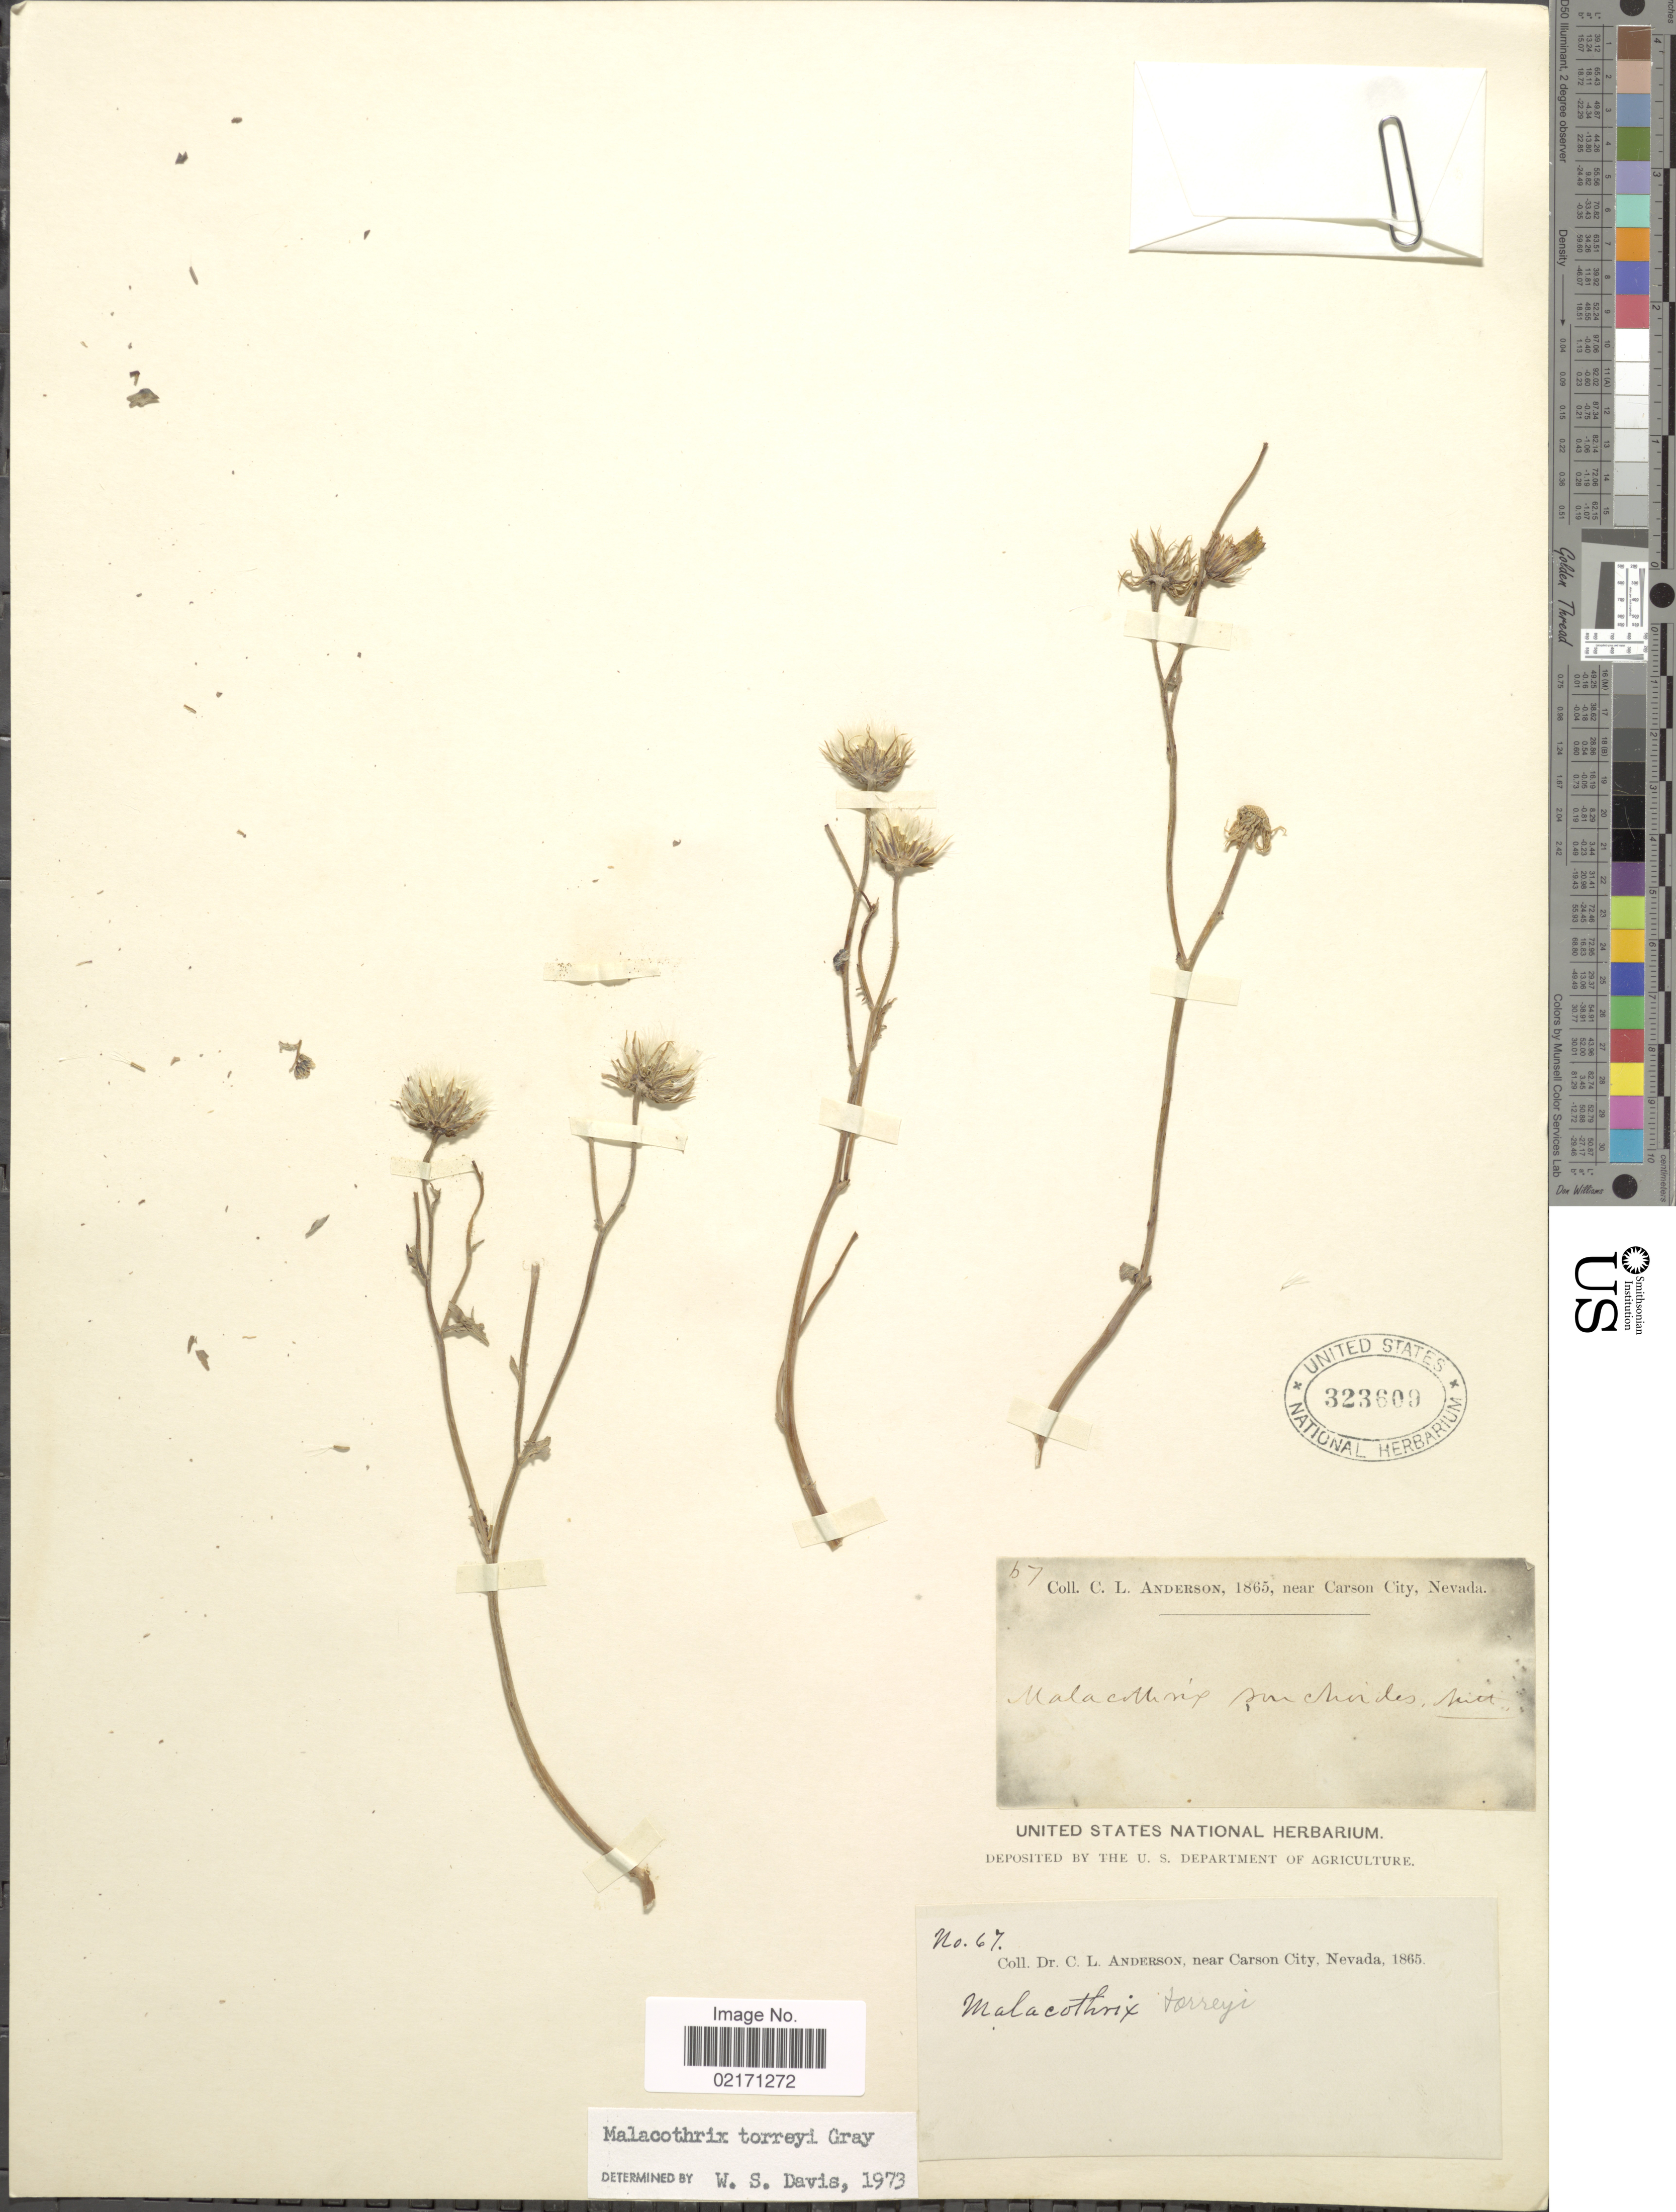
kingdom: Plantae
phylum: Tracheophyta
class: Magnoliopsida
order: Asterales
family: Asteraceae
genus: Malacothrix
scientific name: Malacothrix torreyi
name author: A. Gray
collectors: C. L. Anderson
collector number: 67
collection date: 1865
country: United States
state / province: Nevada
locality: Near Carson City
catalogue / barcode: US 323609